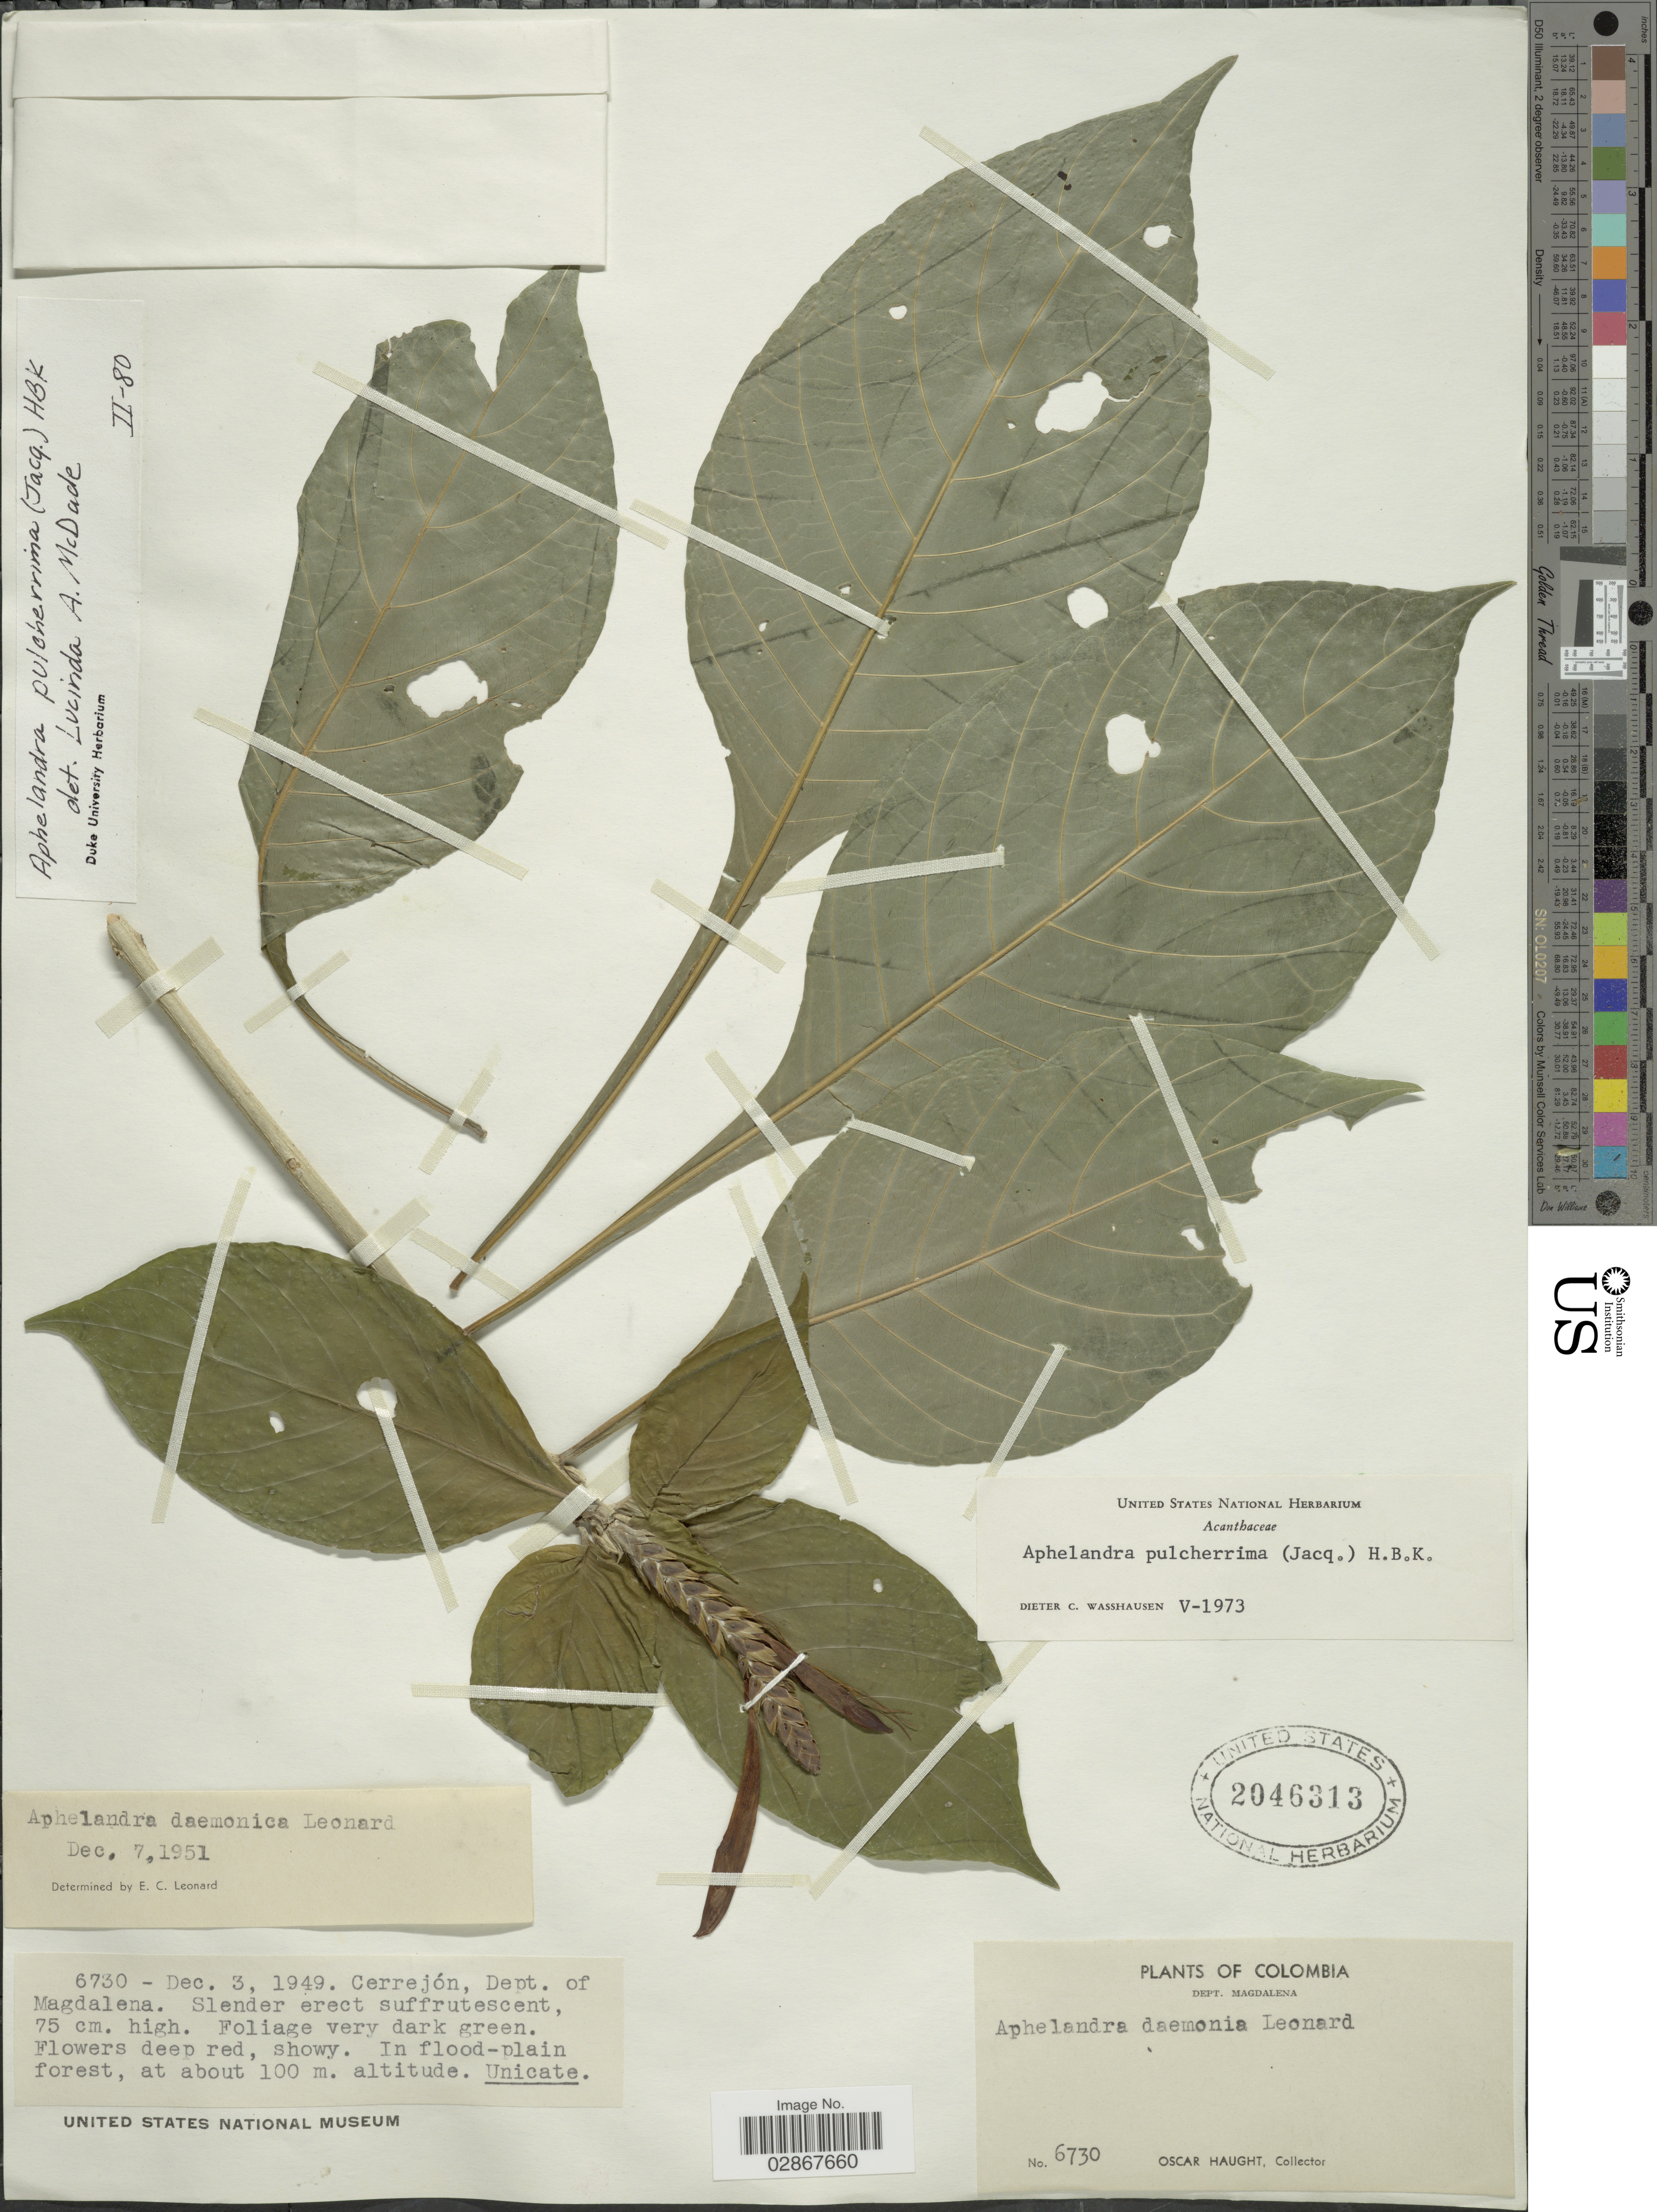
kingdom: Plantae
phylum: Tracheophyta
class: Magnoliopsida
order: Lamiales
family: Acanthaceae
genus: Aphelandra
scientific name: Aphelandra pulcherrima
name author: (Jacq.) Kunth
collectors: O. Haught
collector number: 6730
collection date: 1949-12-03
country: Colombia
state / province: Magdalena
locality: Dept. Magdalena. Cerrejón.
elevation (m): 100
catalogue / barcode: US 2046313